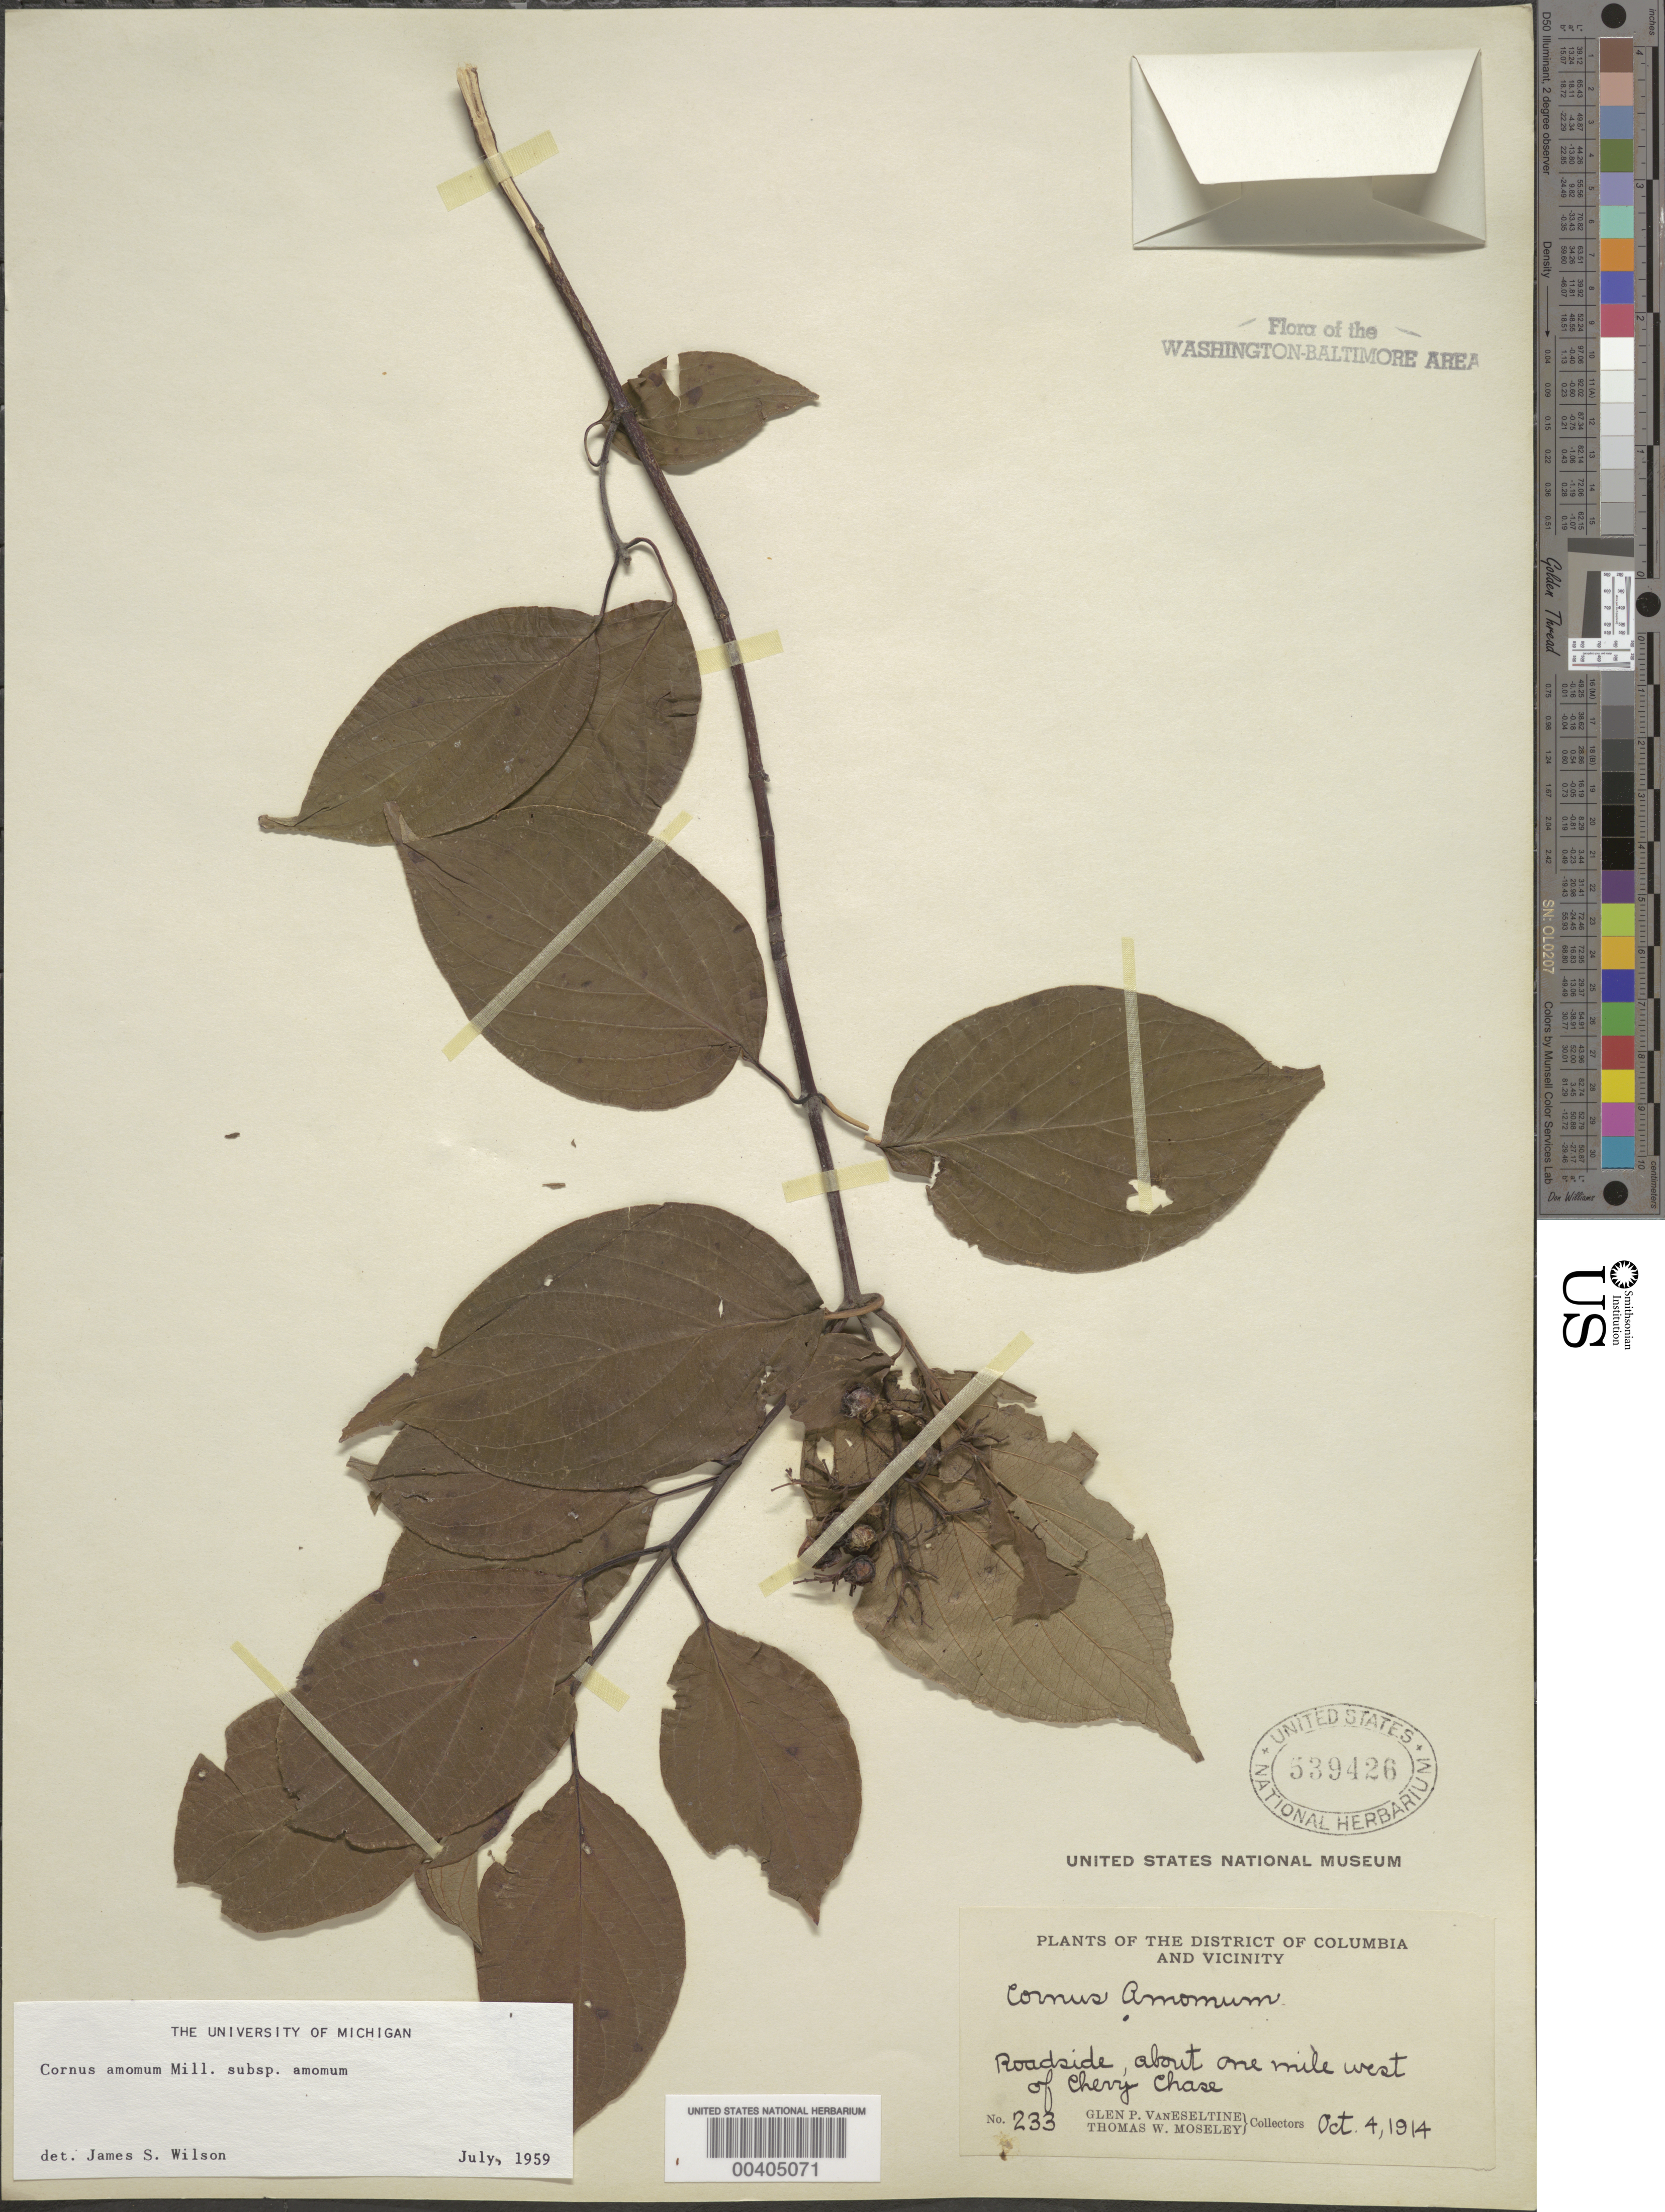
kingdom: Plantae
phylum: Tracheophyta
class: Magnoliopsida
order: Cornales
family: Cornaceae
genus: Cornus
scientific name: Cornus amomum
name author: Mill.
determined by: Wilson, J. S., (MICH), University of Michigan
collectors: G. P. Van Eseltine & T. Moseley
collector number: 233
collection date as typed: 04 Oct 1914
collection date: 1914-10-04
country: United States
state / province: Maryland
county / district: Montgomery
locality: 1 mi. W of Chevy Chase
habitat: Roadside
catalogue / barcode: US 539426